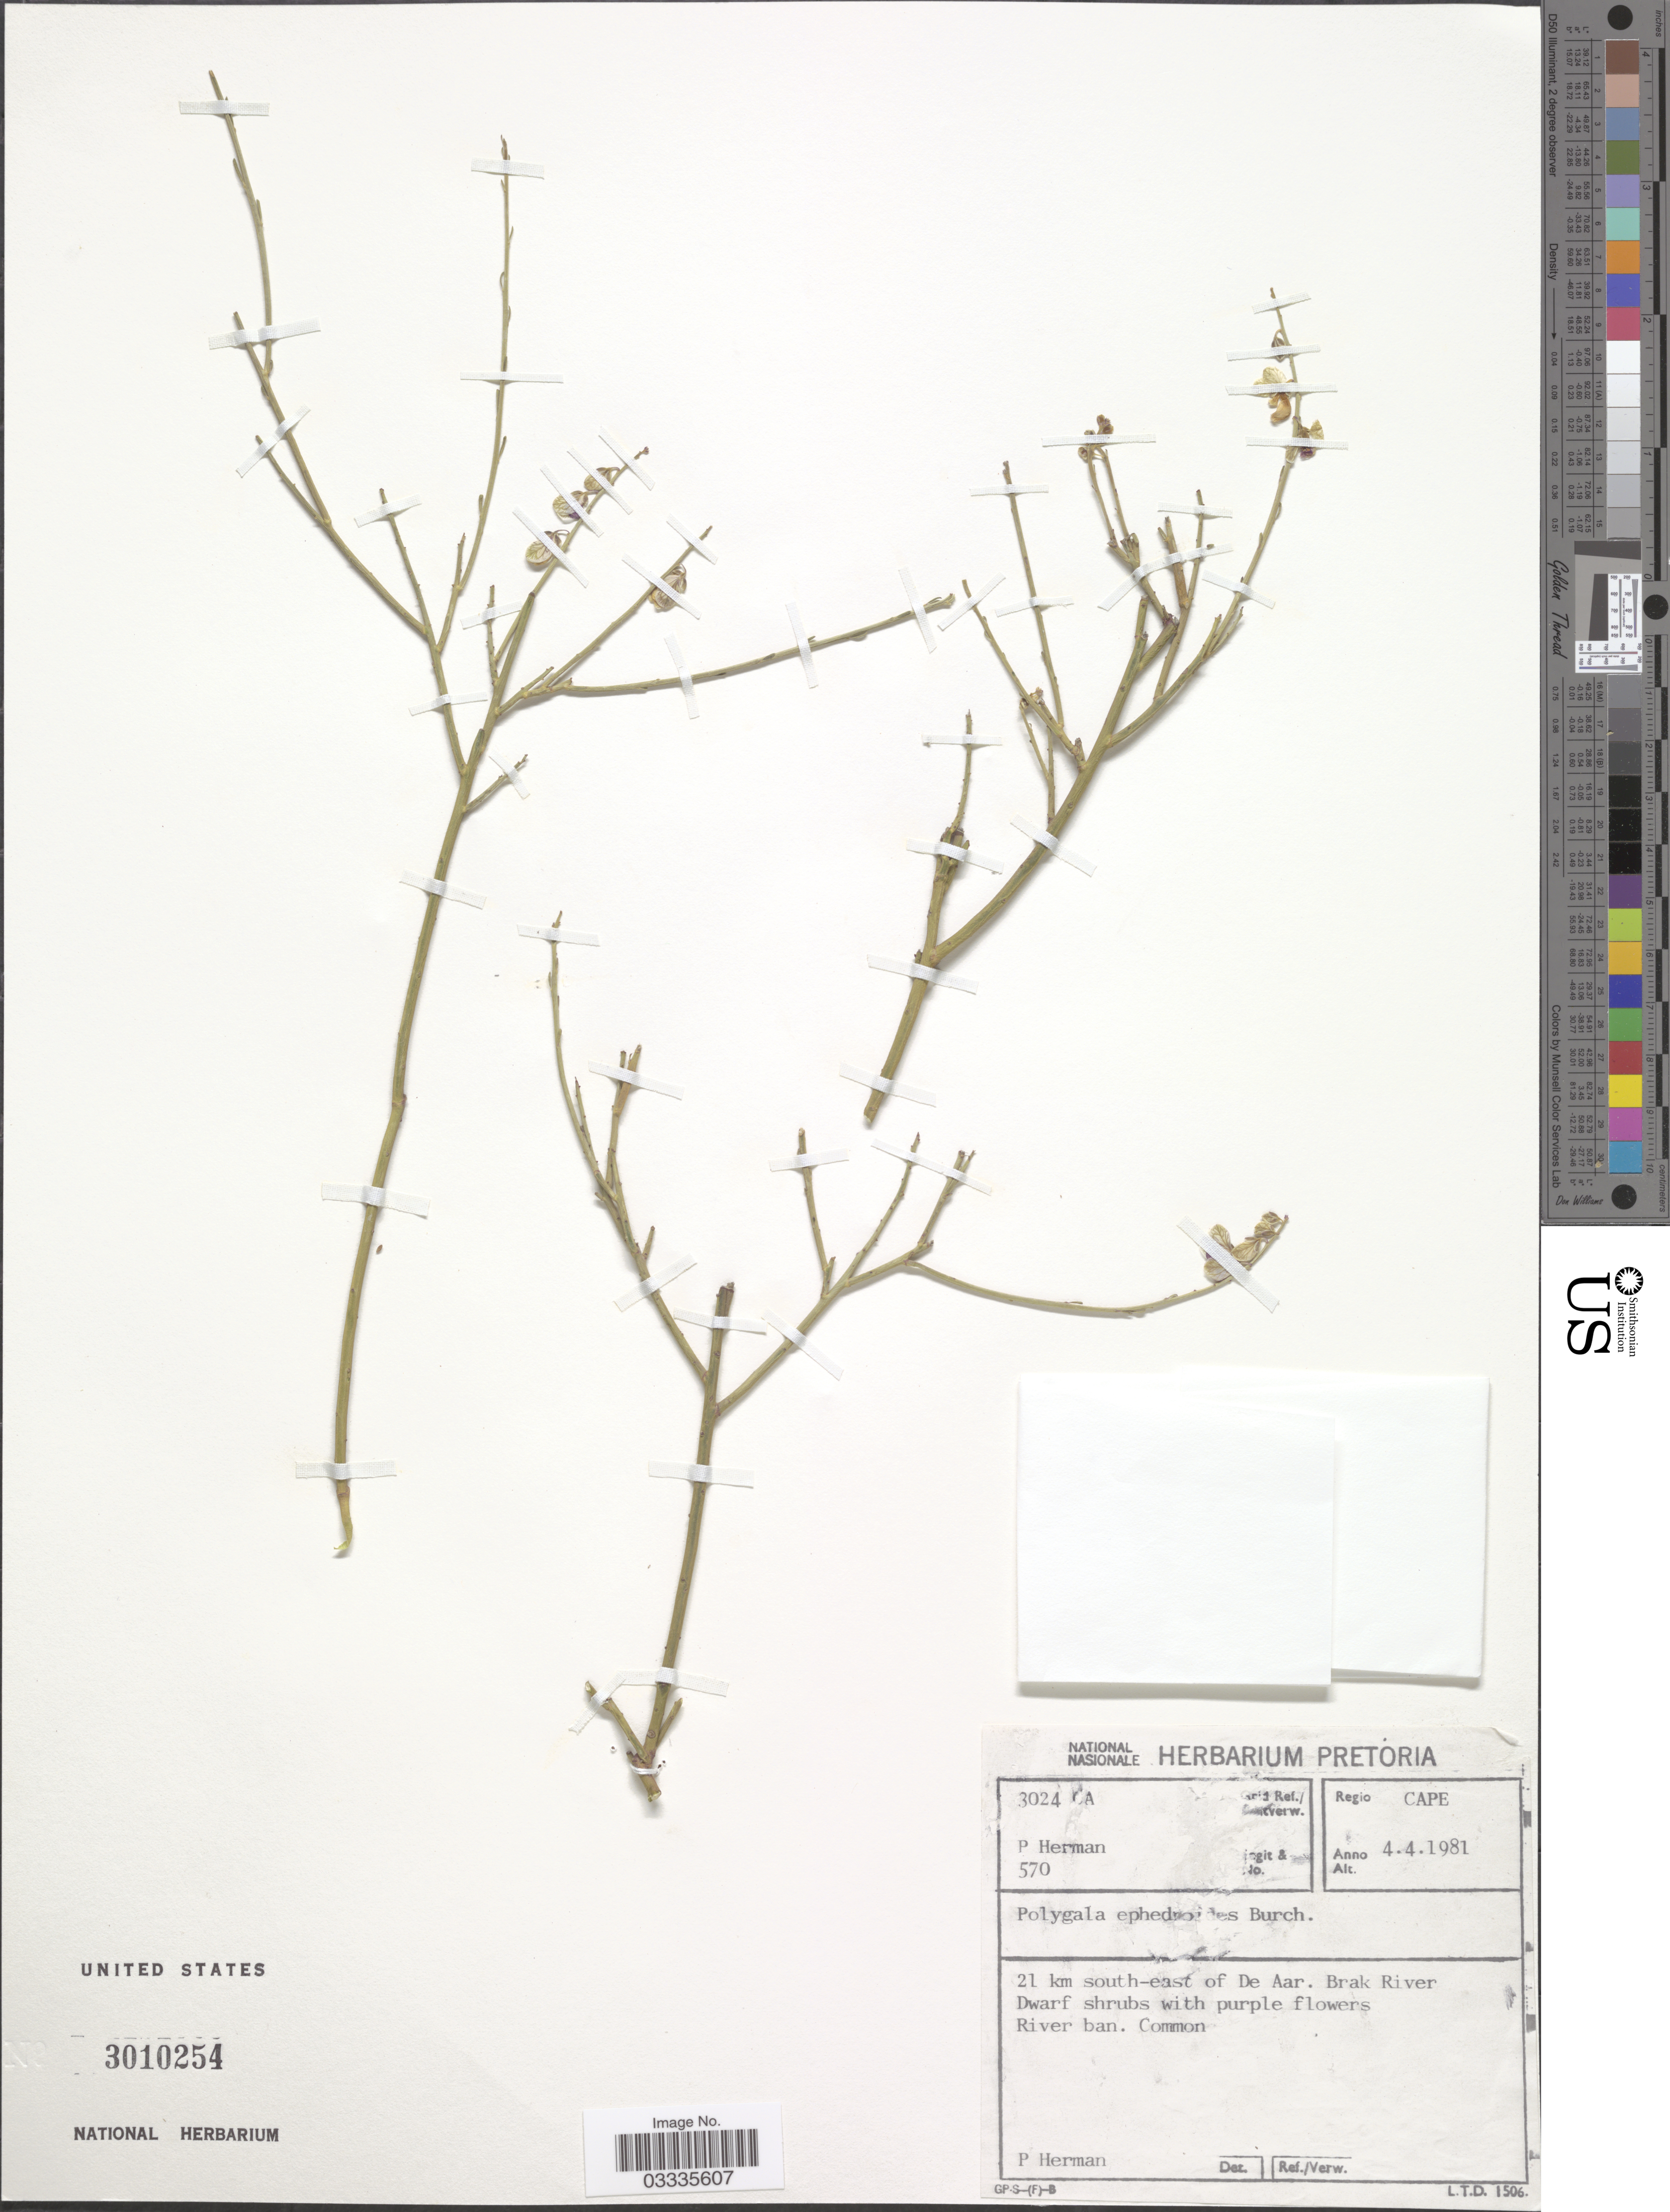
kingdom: Plantae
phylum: Tracheophyta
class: Magnoliopsida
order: Fabales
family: Polygalaceae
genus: Polygala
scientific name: Polygala ephedroides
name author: Burch.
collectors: P. Herman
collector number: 570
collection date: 1981-04-04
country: South Africa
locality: Regio Cape. Grid Ref./ Ruitverw. 3024 CA. 21 km south-east of de Aar. Brak River.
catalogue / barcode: US 3010254